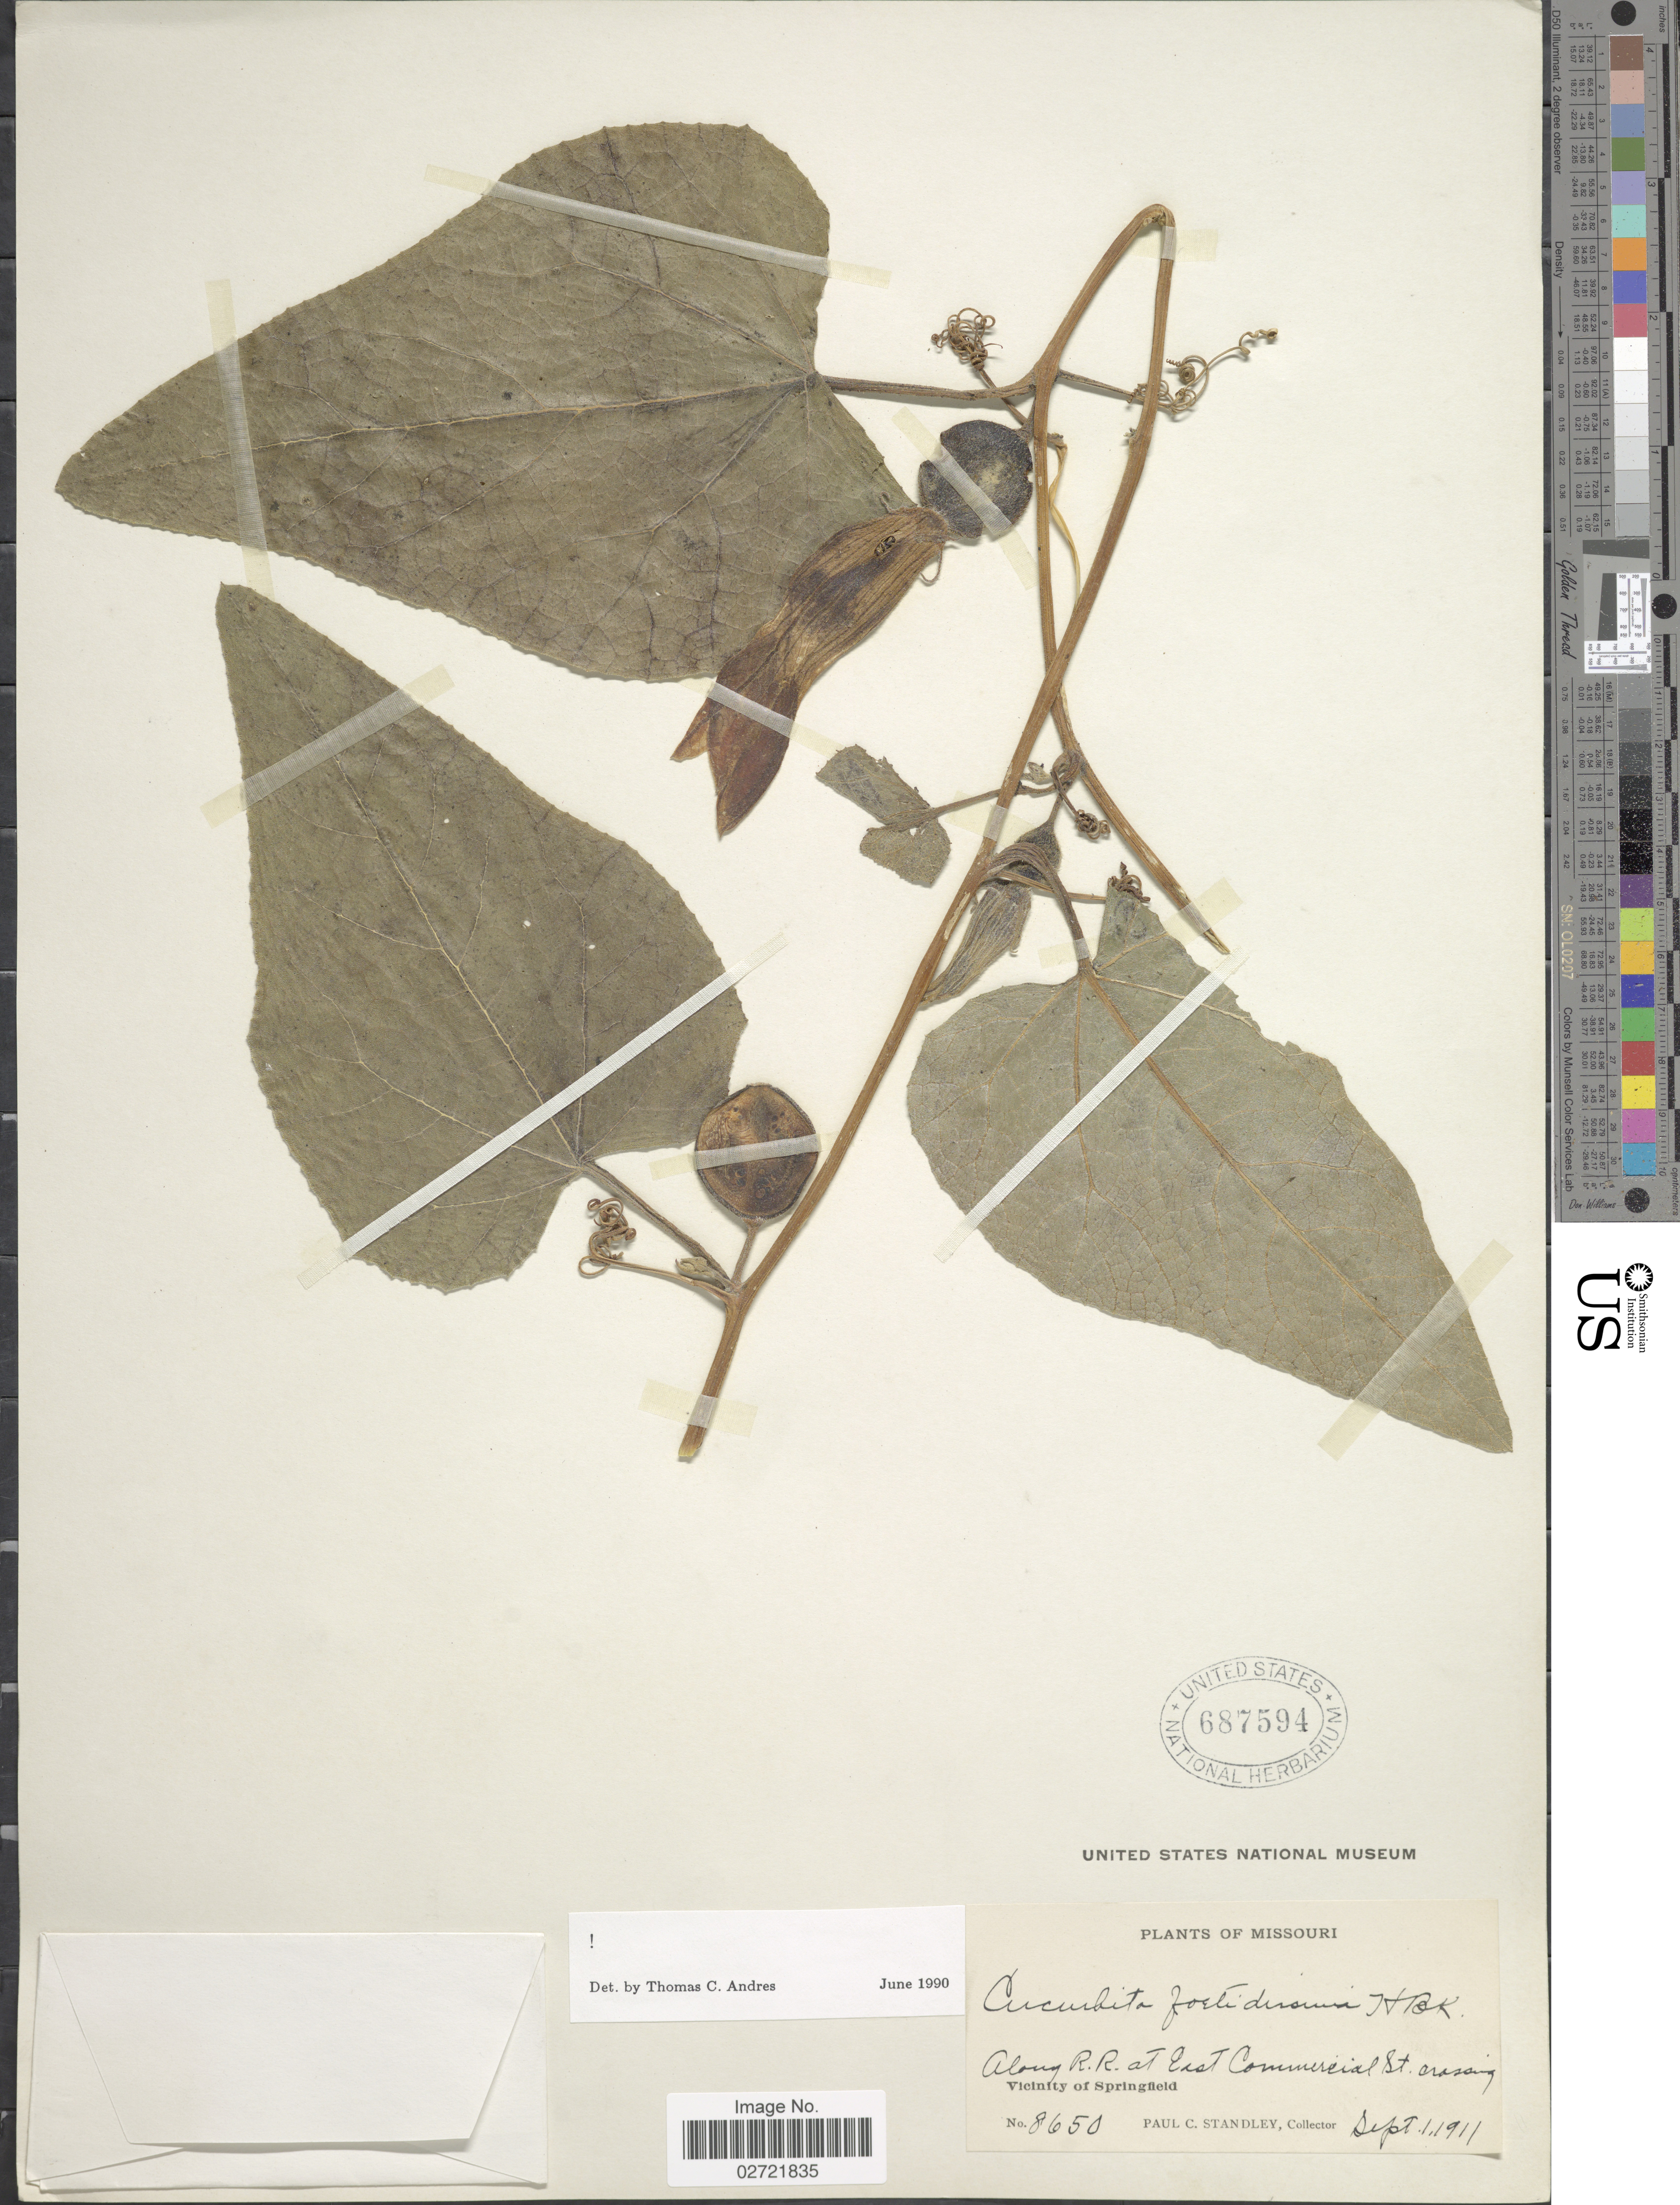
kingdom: Plantae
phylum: Tracheophyta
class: Magnoliopsida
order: Cucurbitales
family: Cucurbitaceae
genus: Cucurbita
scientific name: Cucurbita foetidissima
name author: Kunth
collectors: P. C. Standley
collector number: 8650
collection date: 1911-09-01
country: United States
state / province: Missouri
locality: Along R.R. at East Commercial St crossing, Vicinity of Springfield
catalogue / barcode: US 687594